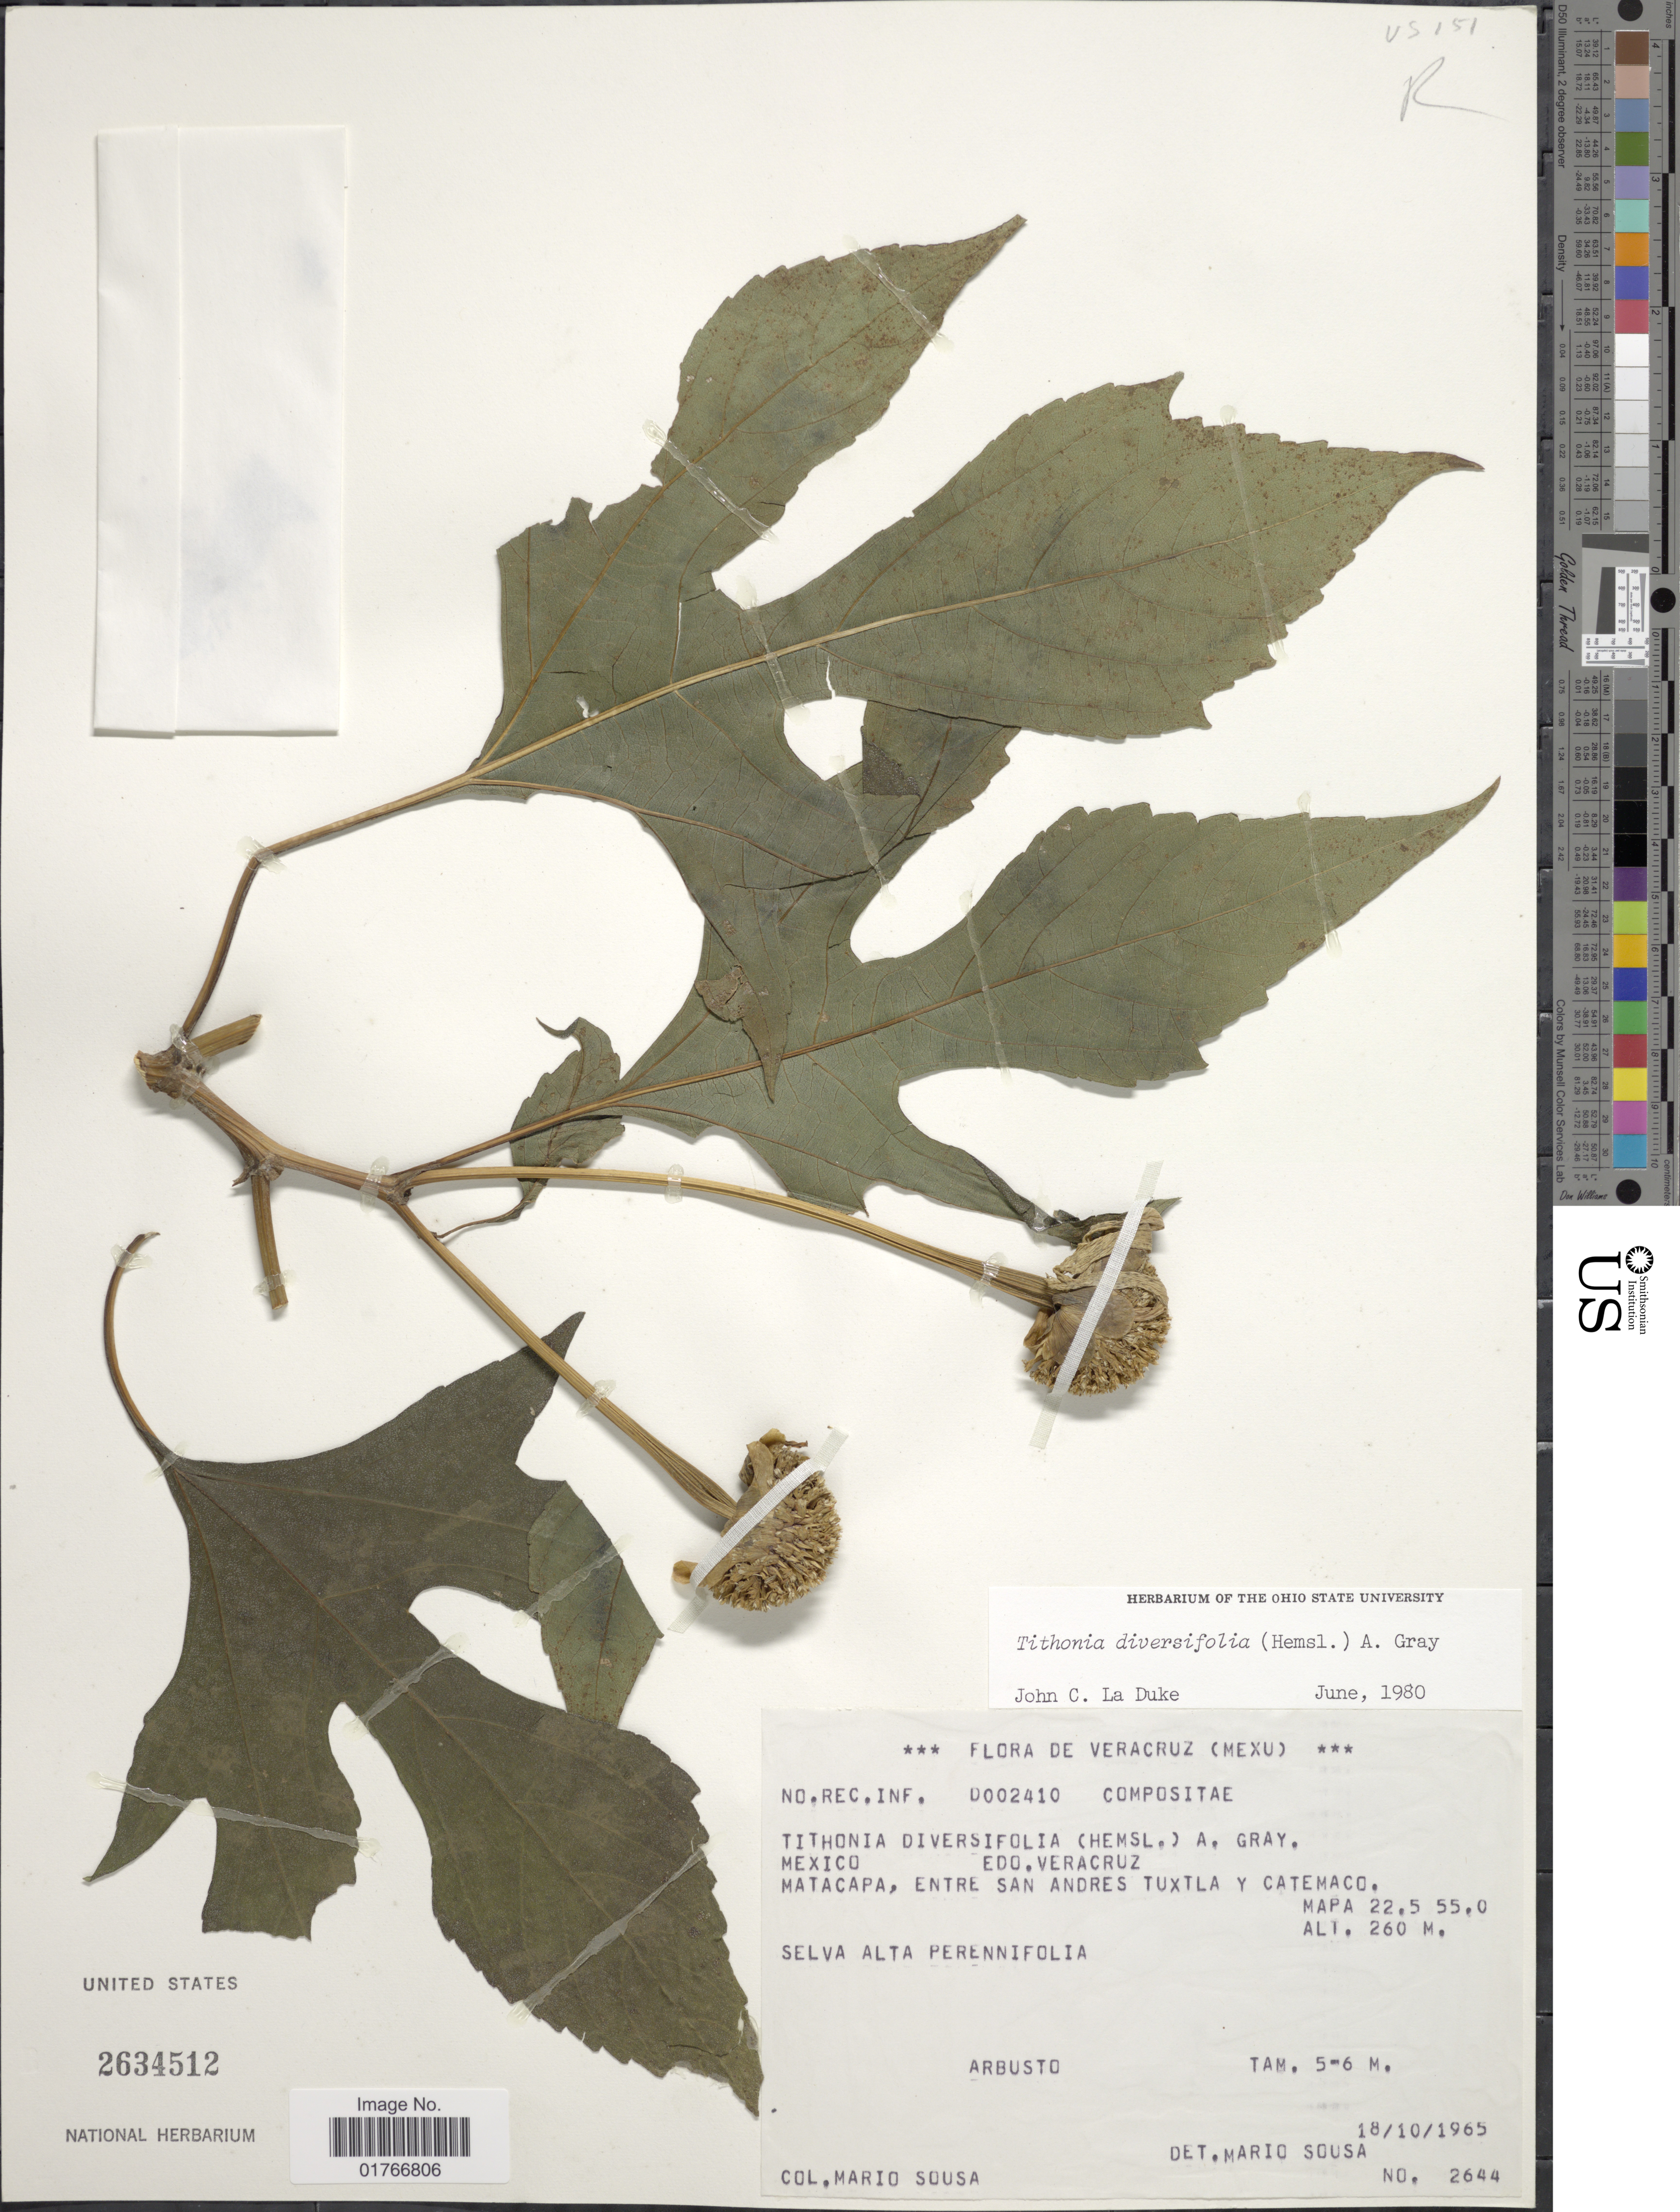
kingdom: Plantae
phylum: Tracheophyta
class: Magnoliopsida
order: Asterales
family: Asteraceae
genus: Tithonia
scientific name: Tithonia diversifolia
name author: (Hemsl.) A. Gray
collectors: M. Sousa S.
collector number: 2644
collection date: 1965-10-18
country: Mexico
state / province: Veracruz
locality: Veracruz (Mexu), Edo. Veracruz, Matacapa, entre San Andres Tuxtla y Catemaco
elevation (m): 260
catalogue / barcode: US 2634512